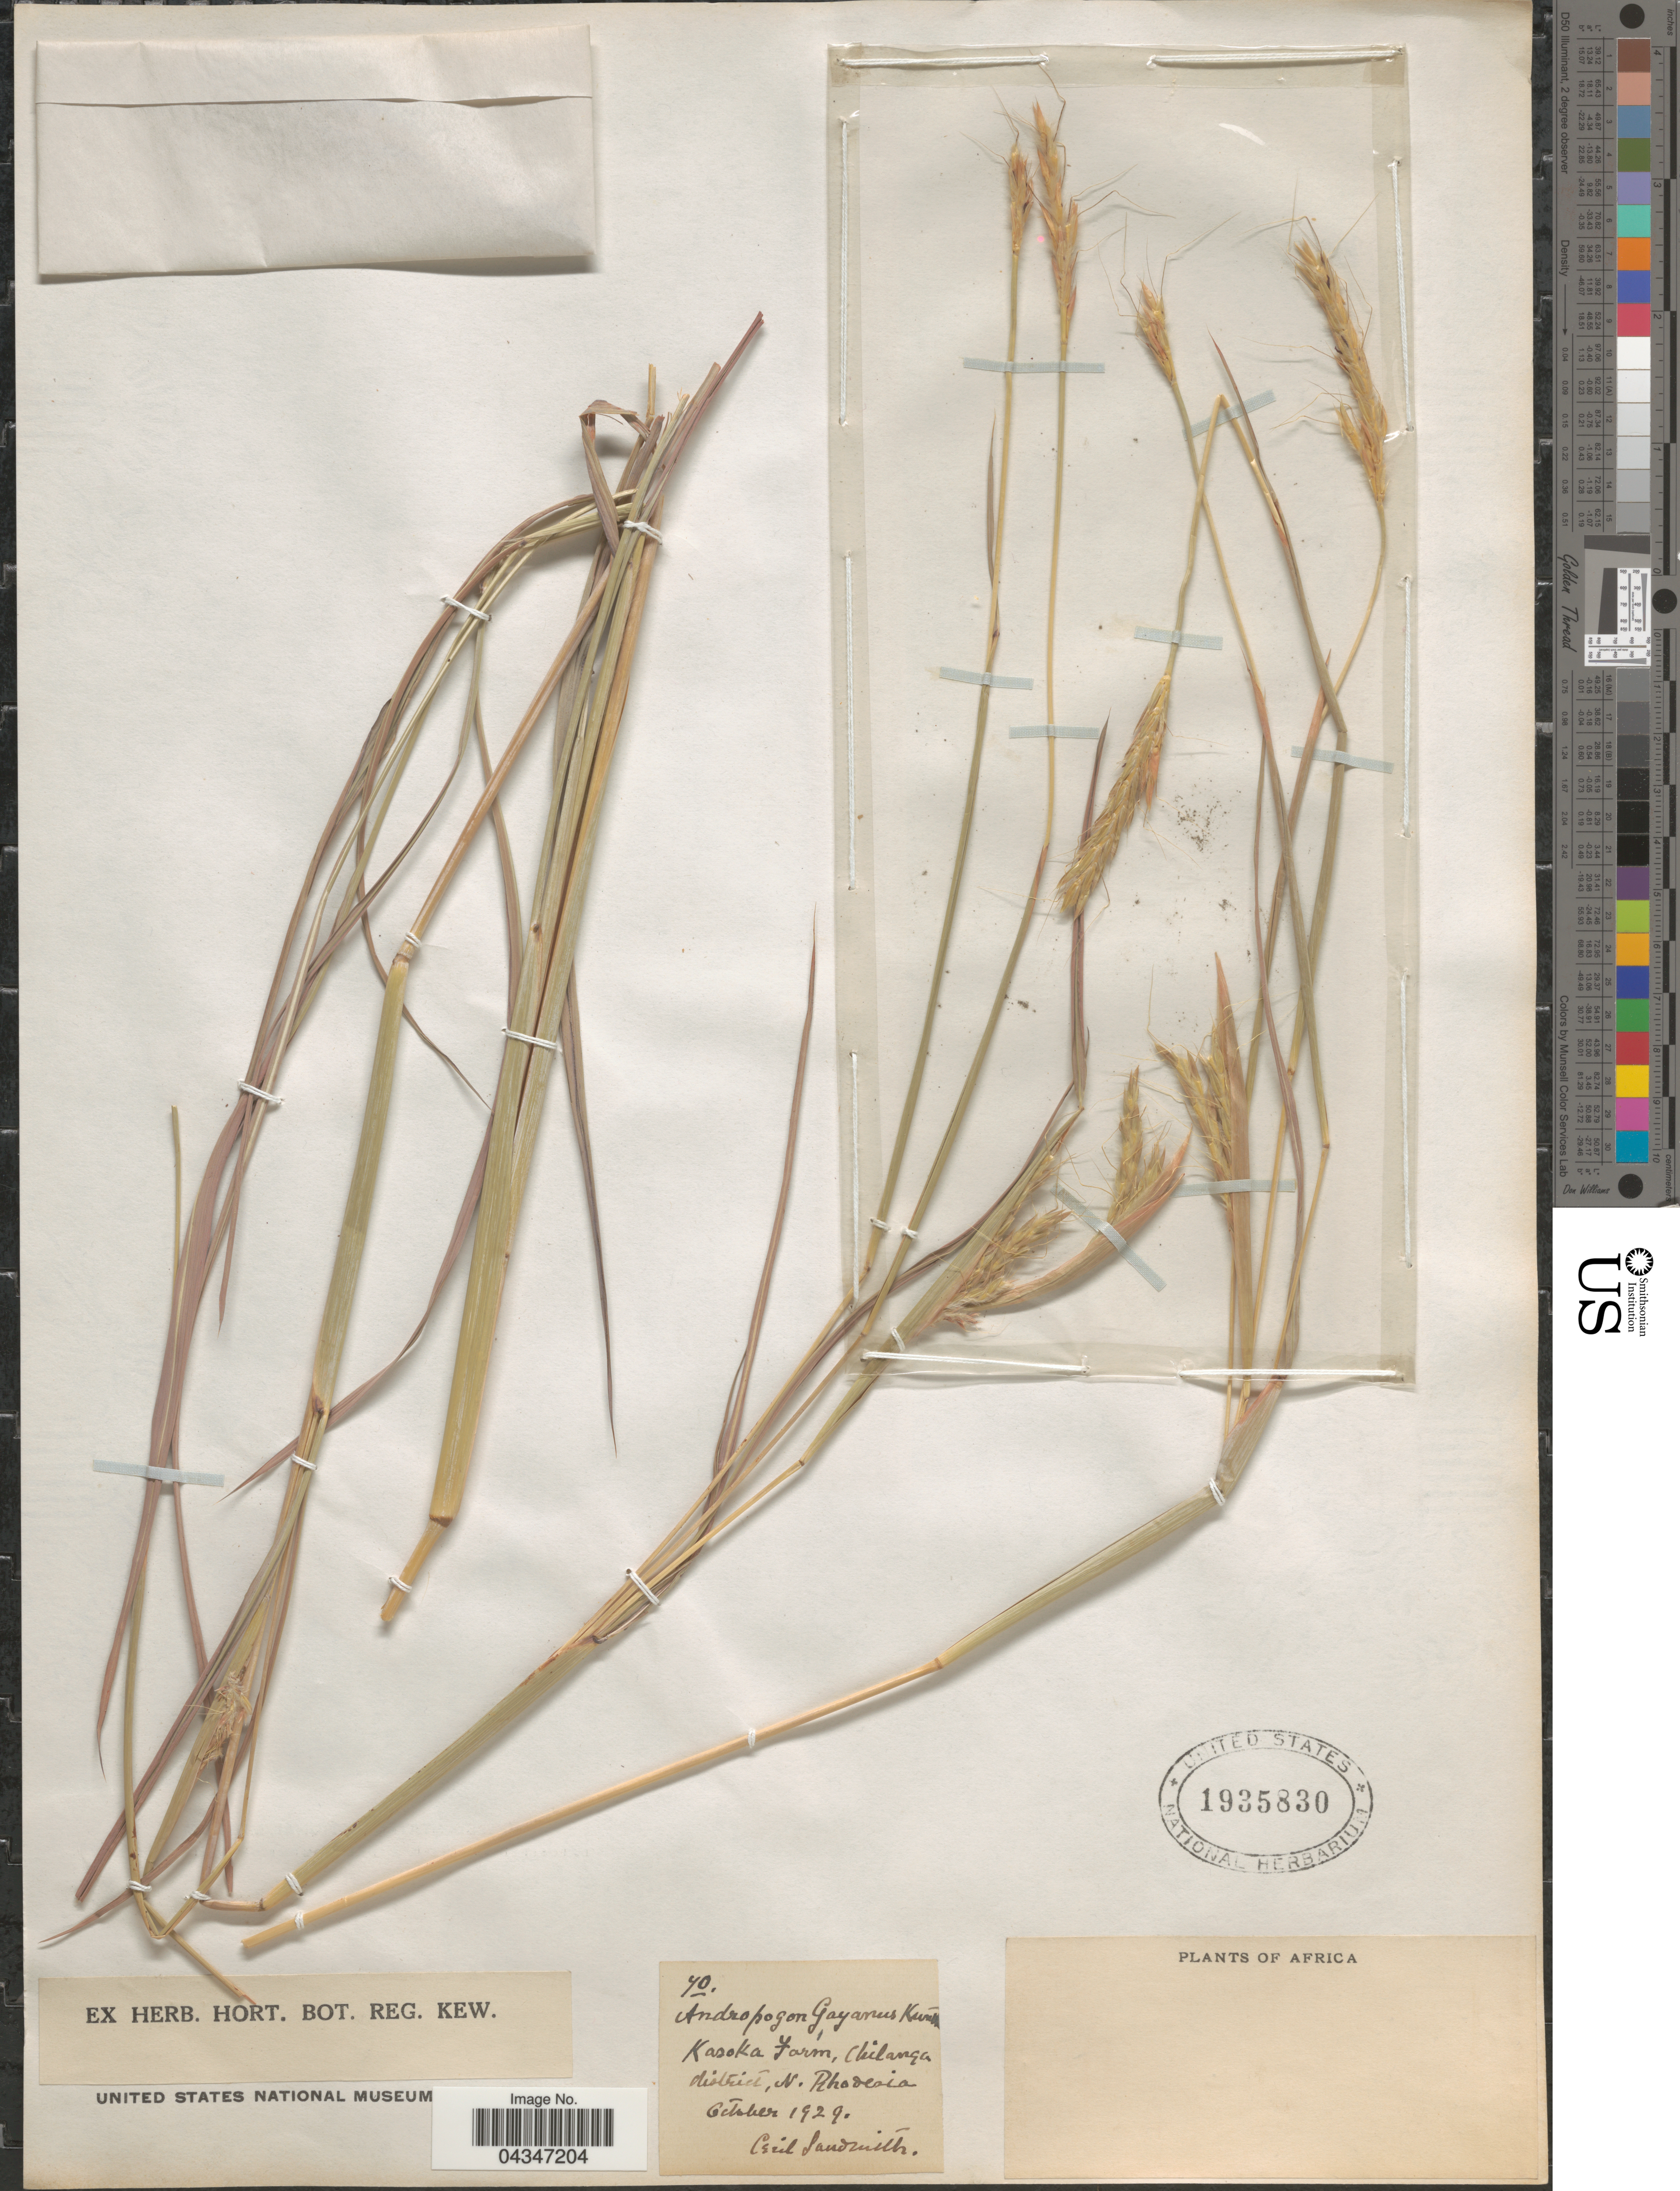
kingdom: Plantae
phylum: Tracheophyta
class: Liliopsida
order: Poales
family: Poaceae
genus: Andropogon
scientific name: Andropogon gayanus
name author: Kunth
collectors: C. I. Sandwith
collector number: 40*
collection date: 1929-10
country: Zambia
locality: Kasoka Farm, Chilanga district, N. Rhodesia.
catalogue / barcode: US 1935830